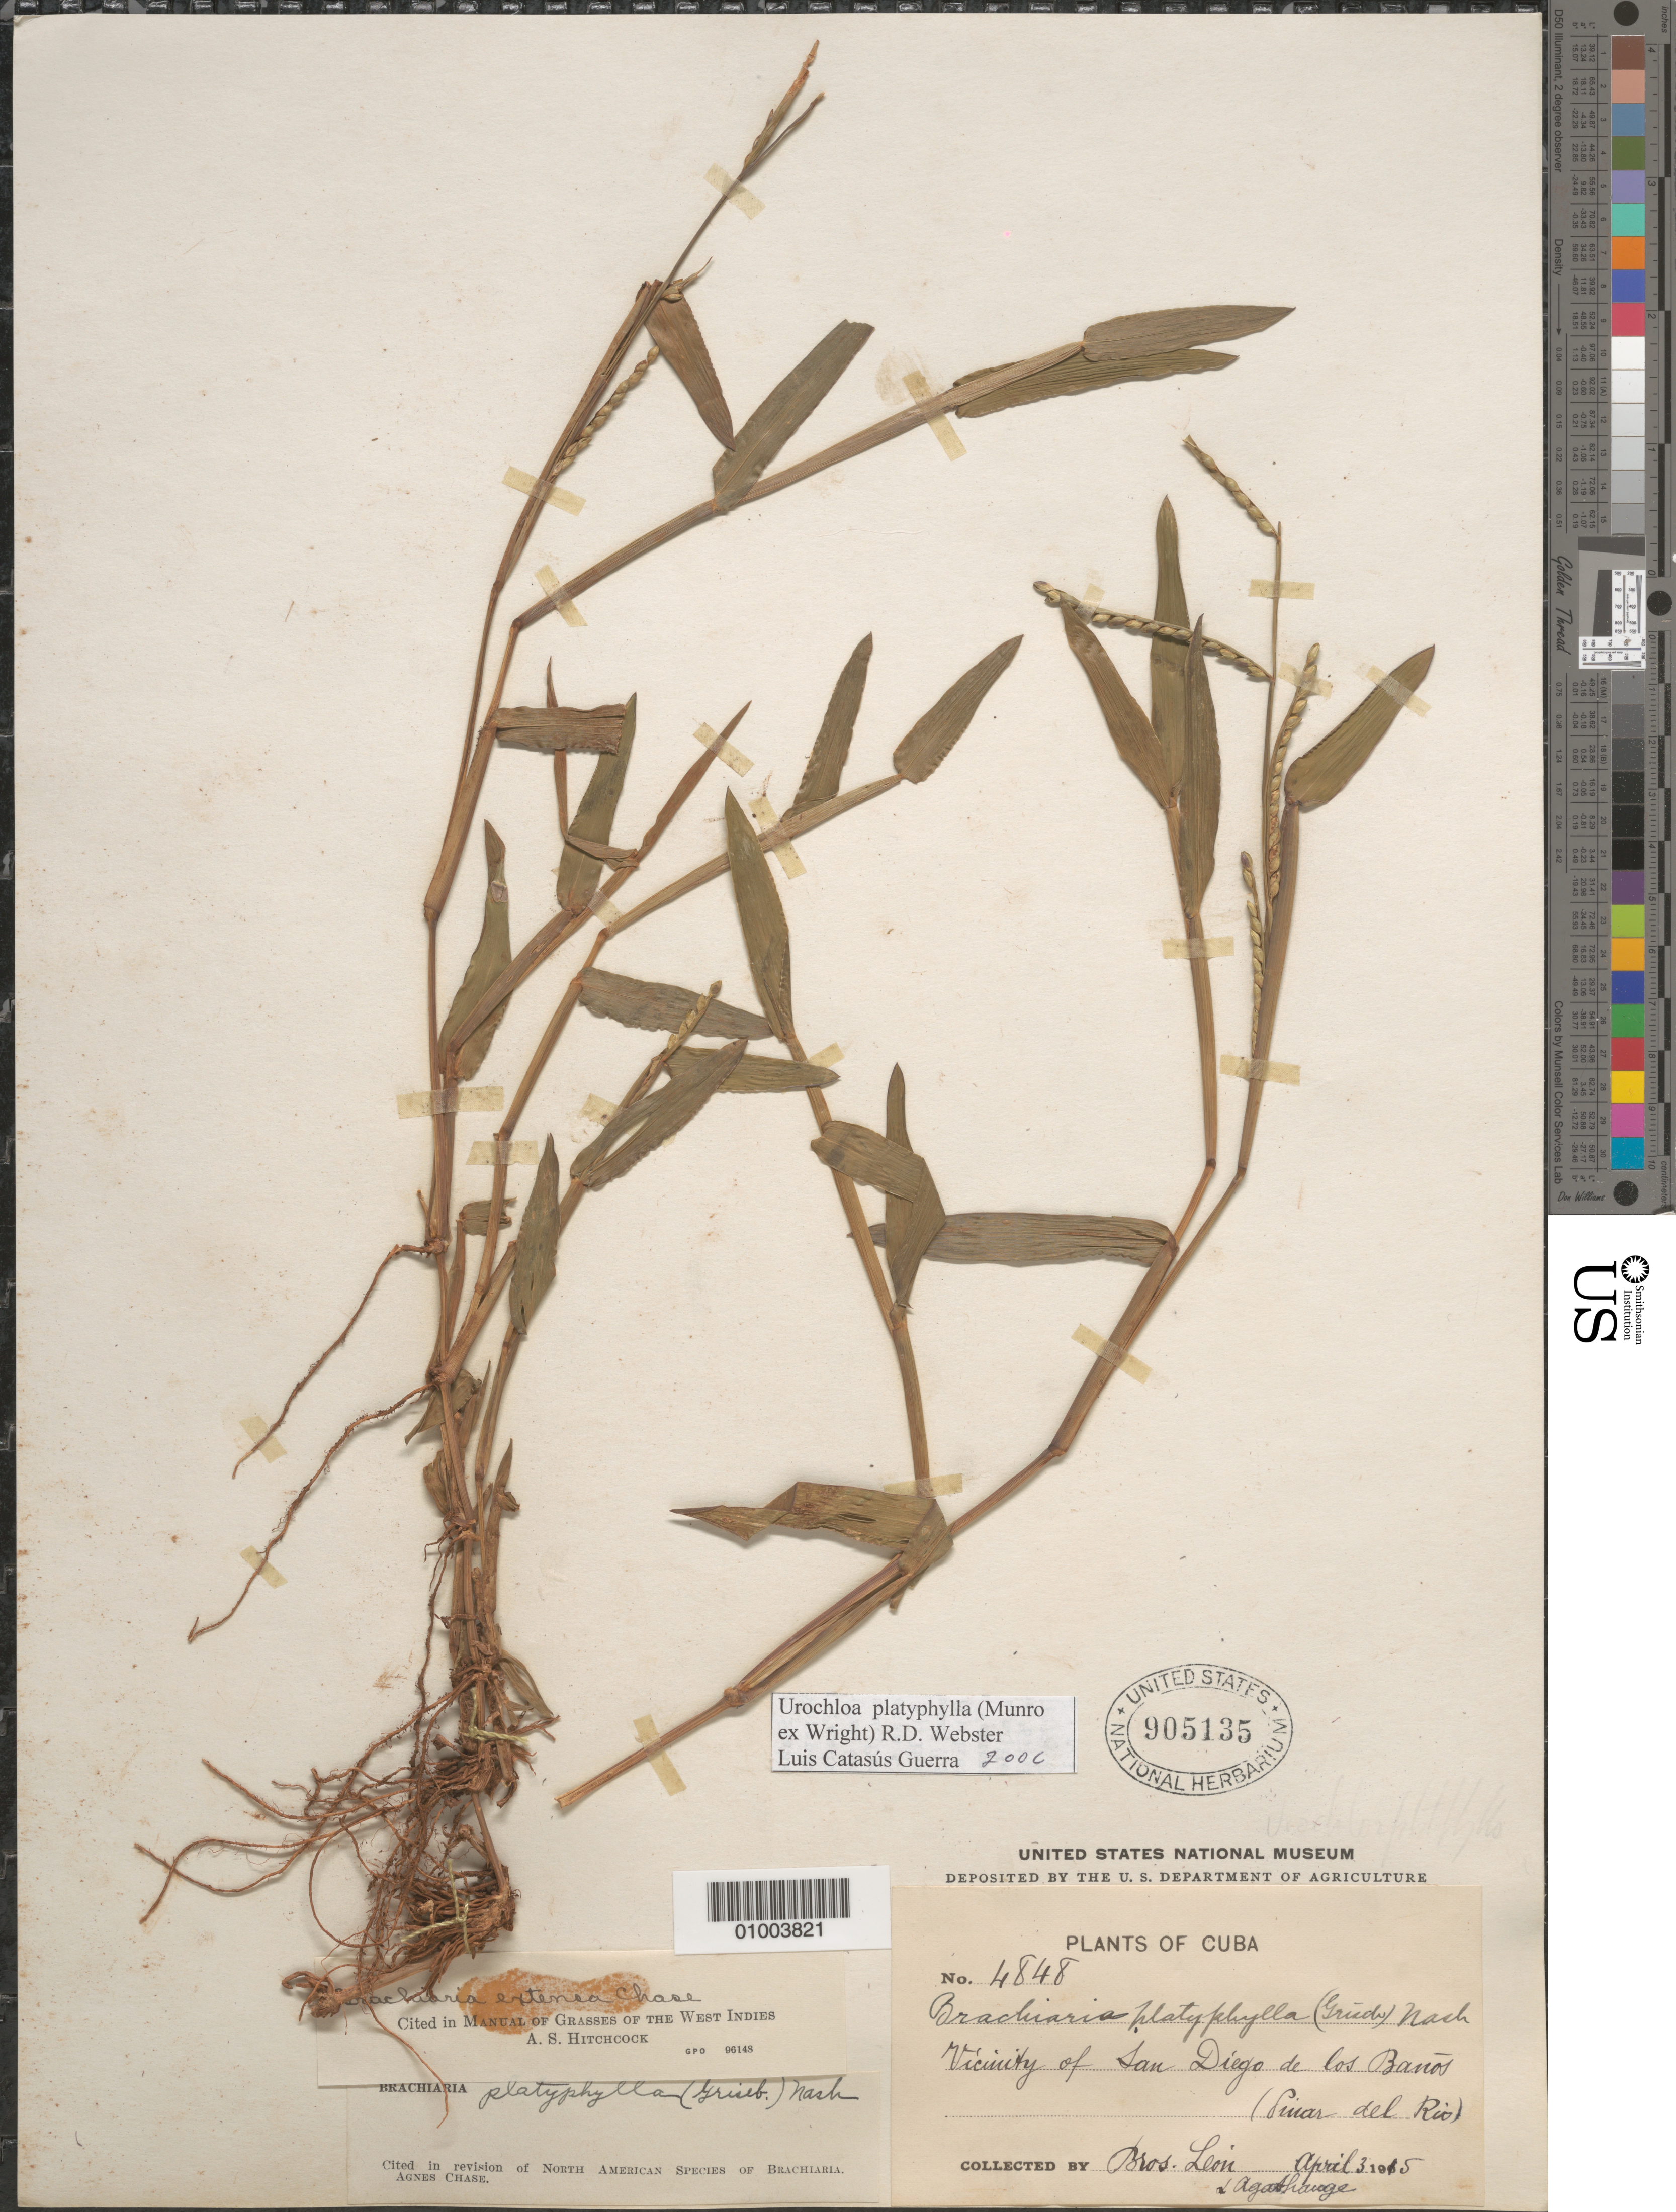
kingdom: Plantae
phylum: Tracheophyta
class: Liliopsida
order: Poales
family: Poaceae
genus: Urochloa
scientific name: Urochloa platyphylla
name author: (Munro ex C. Wright) R.D. Webster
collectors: Bro. León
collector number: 4848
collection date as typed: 03 Apr 1915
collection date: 1915-04-03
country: Cuba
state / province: Pinar del Rio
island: Cuba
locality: Vicinity of San Diego de los Banos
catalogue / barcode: US 905135